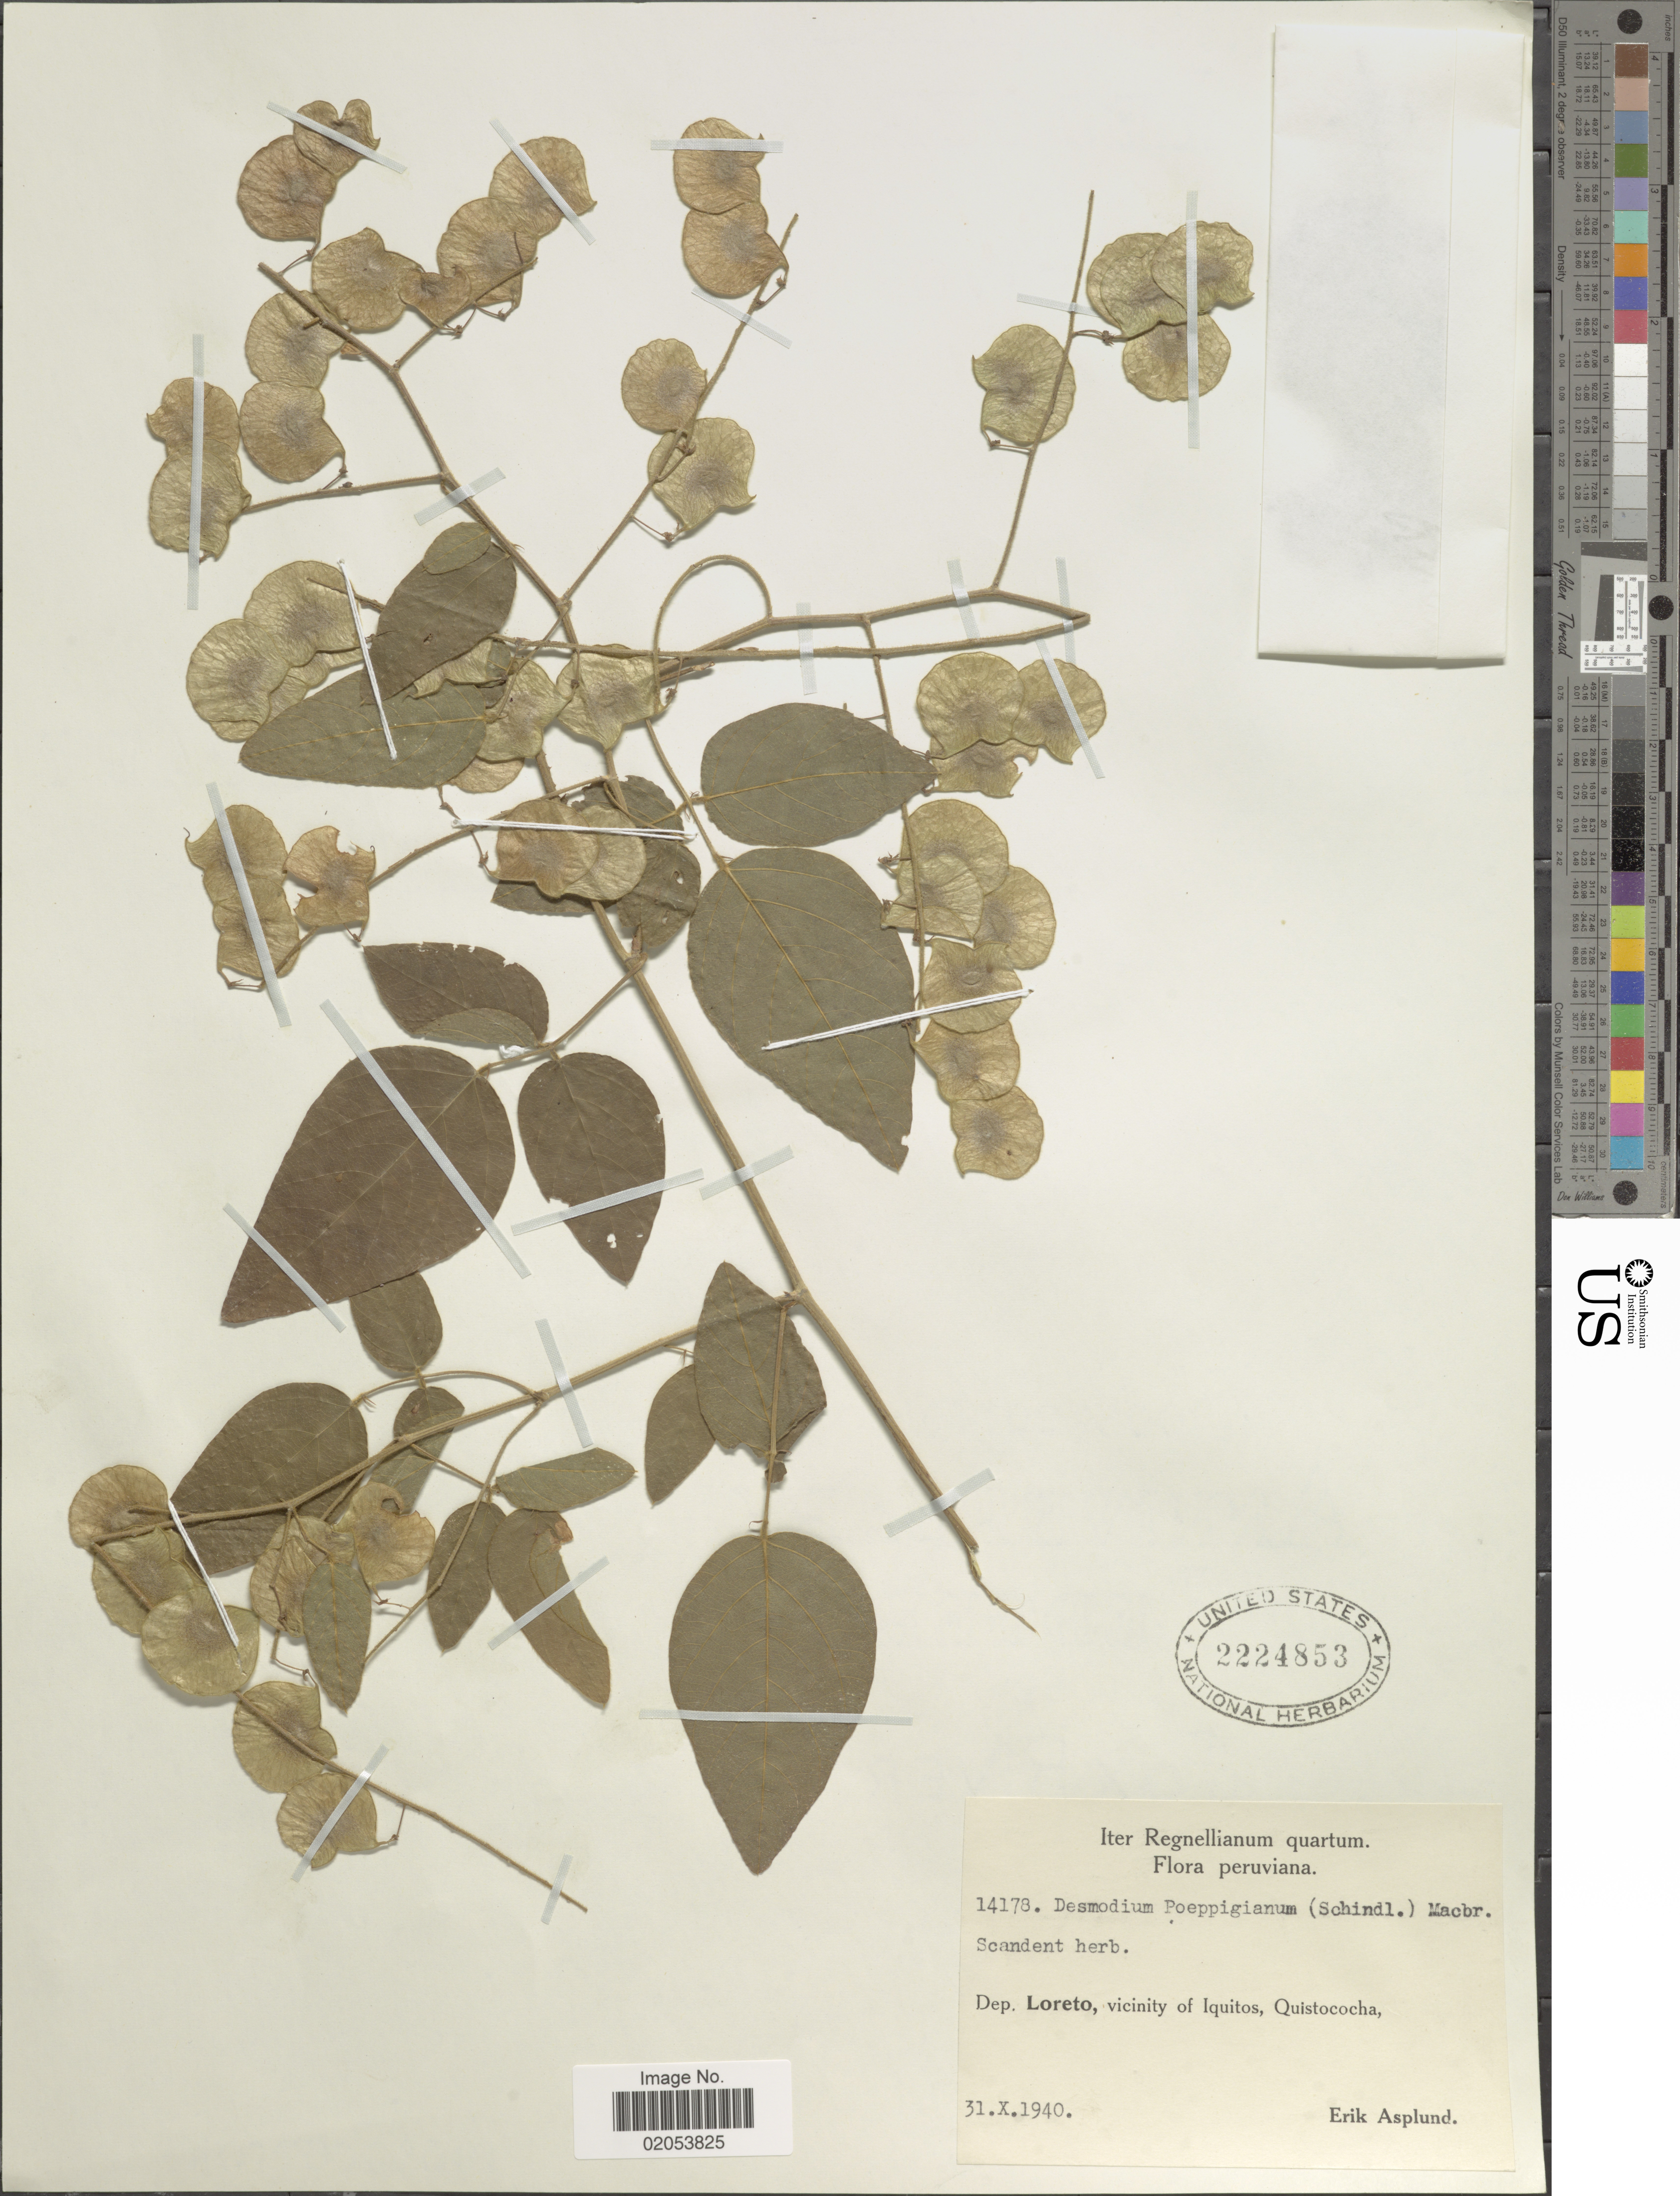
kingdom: Plantae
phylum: Tracheophyta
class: Magnoliopsida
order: Fabales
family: Fabaceae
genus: Desmodium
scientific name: Desmodium poeppigianum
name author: (Schindl.) J.F. Macbr.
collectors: E. Asplund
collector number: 14178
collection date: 1940-10-31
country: Peru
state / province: Loreto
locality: Peruviana. Vicinity of Iquotos, Quistococha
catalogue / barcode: US 2224853